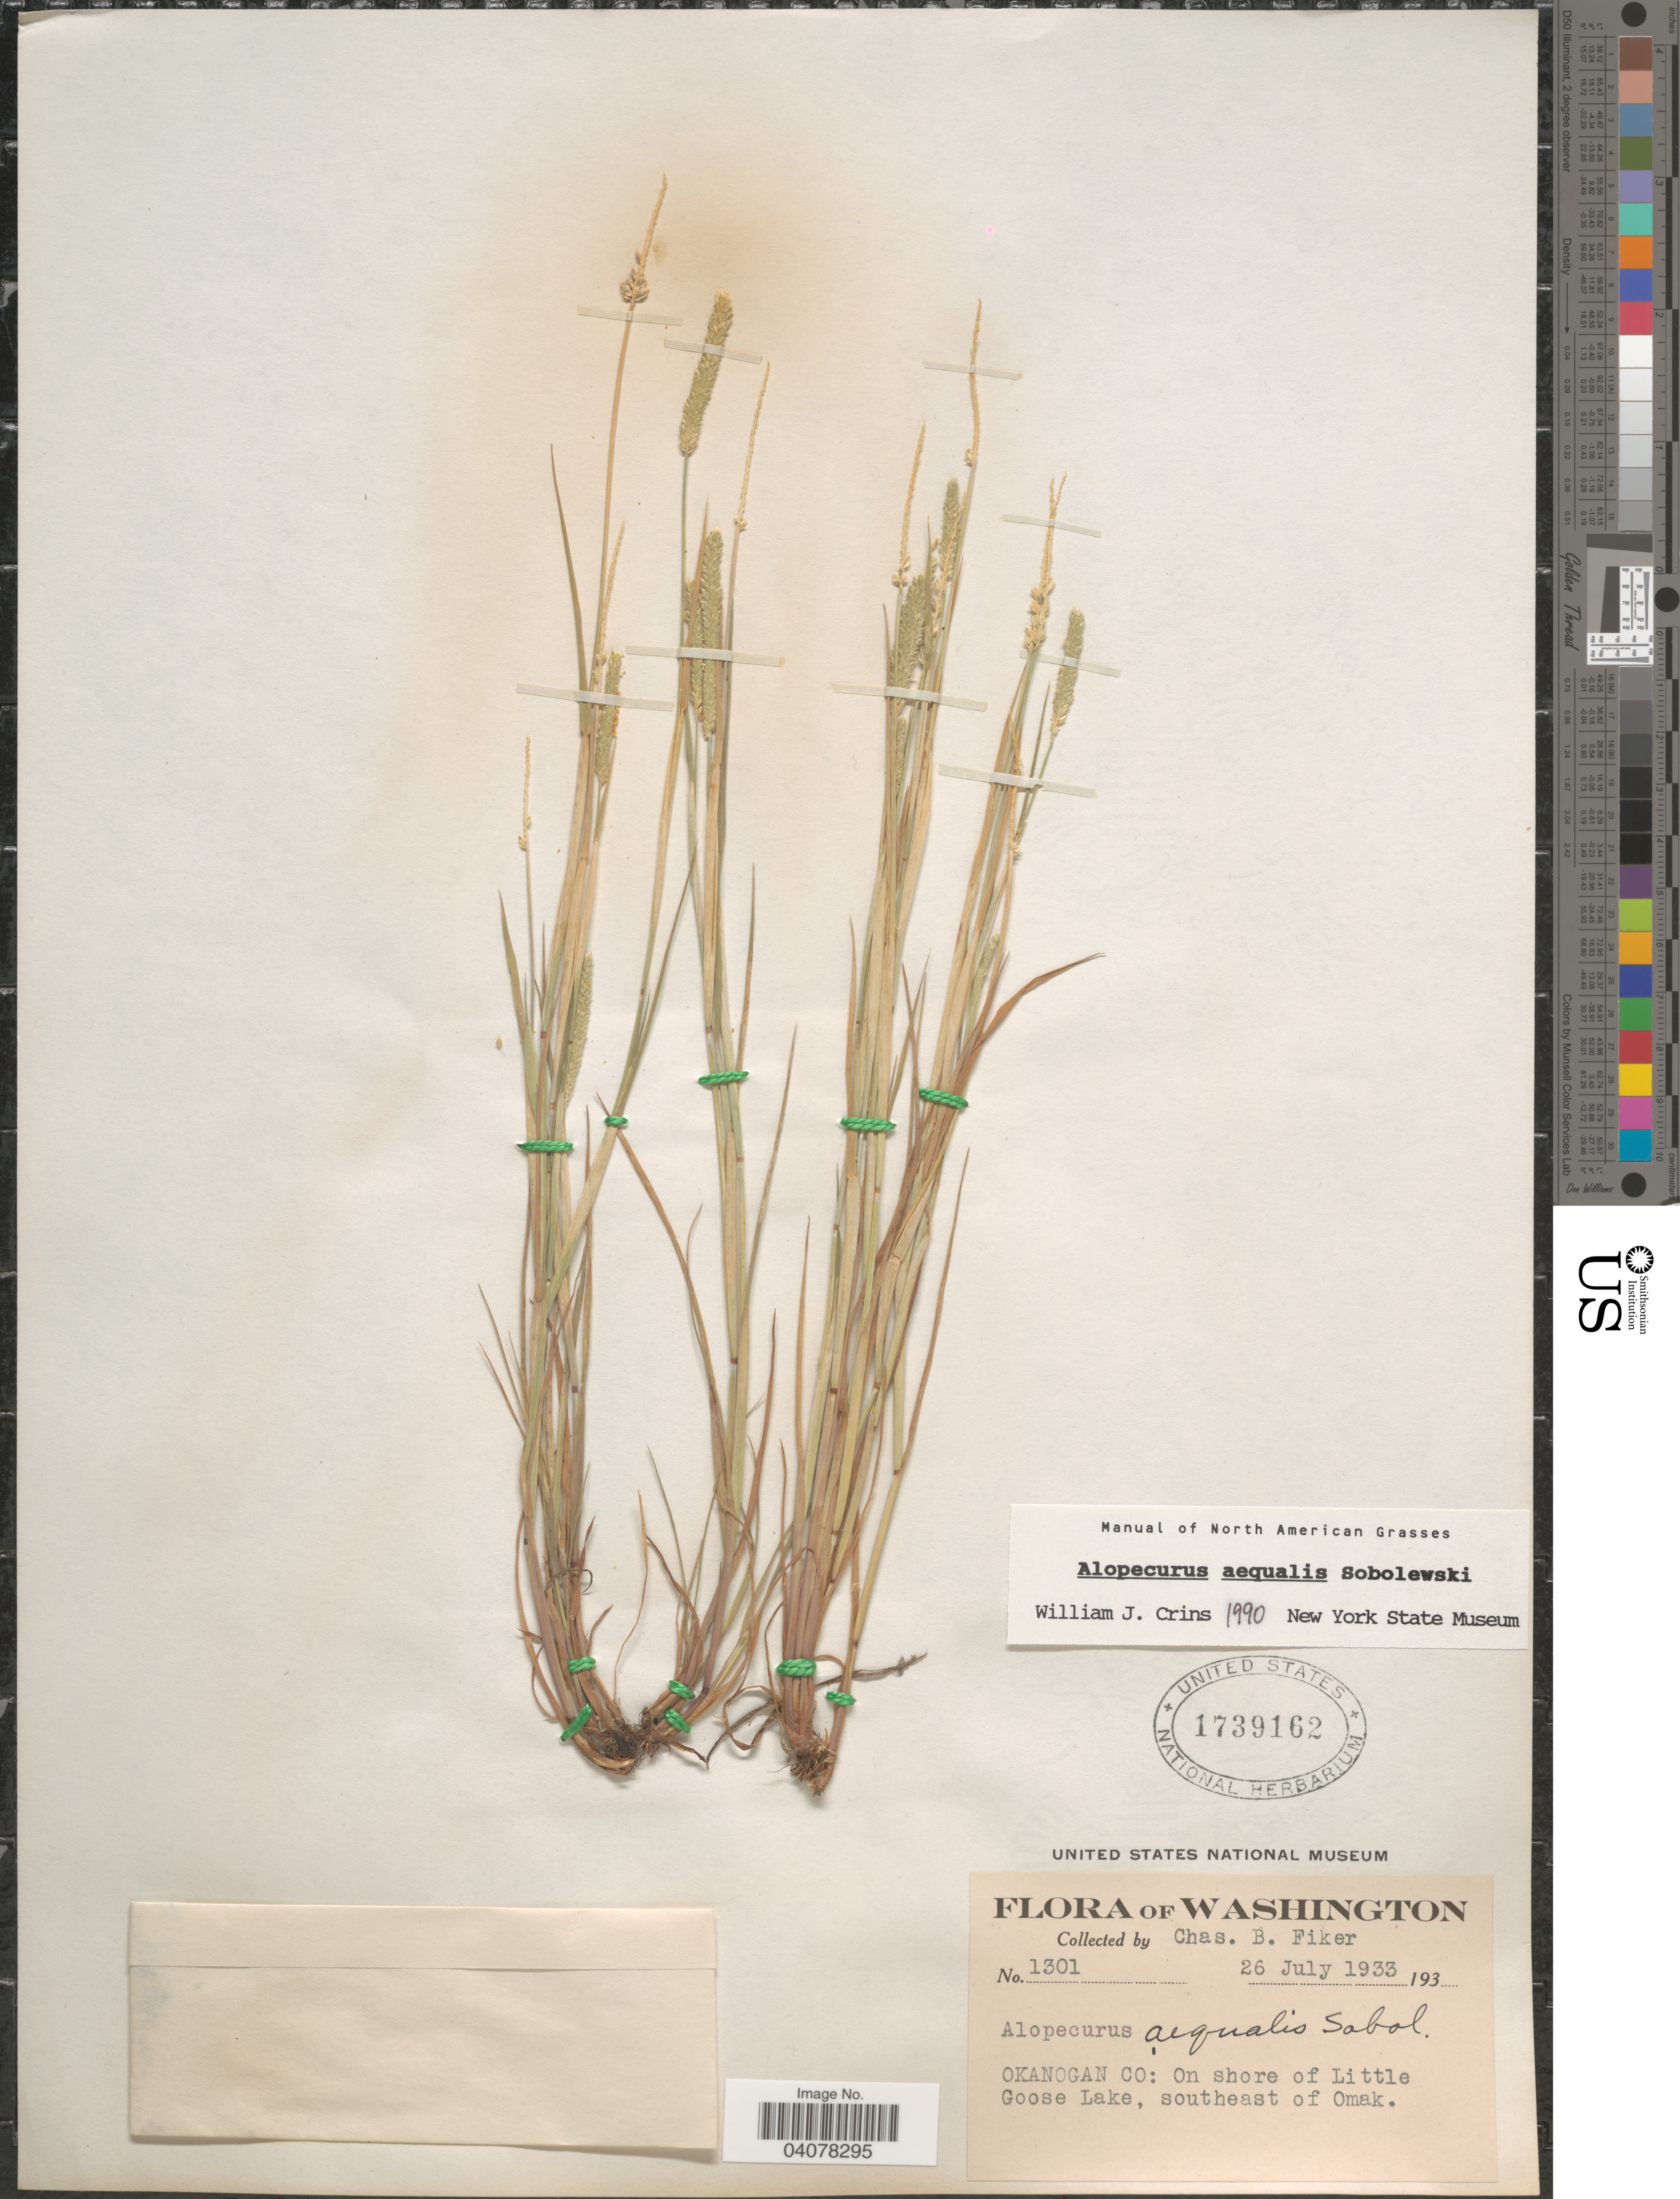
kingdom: Plantae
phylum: Tracheophyta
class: Liliopsida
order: Poales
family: Poaceae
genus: Alopecurus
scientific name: Alopecurus aequalis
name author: Sobol.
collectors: C. Fiker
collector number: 1301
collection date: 1933-07-26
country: United States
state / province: Washington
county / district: Okanogan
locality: Okanogan Co: On shore of Little Goose Lake, southeast of Omak.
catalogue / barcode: US 1739162